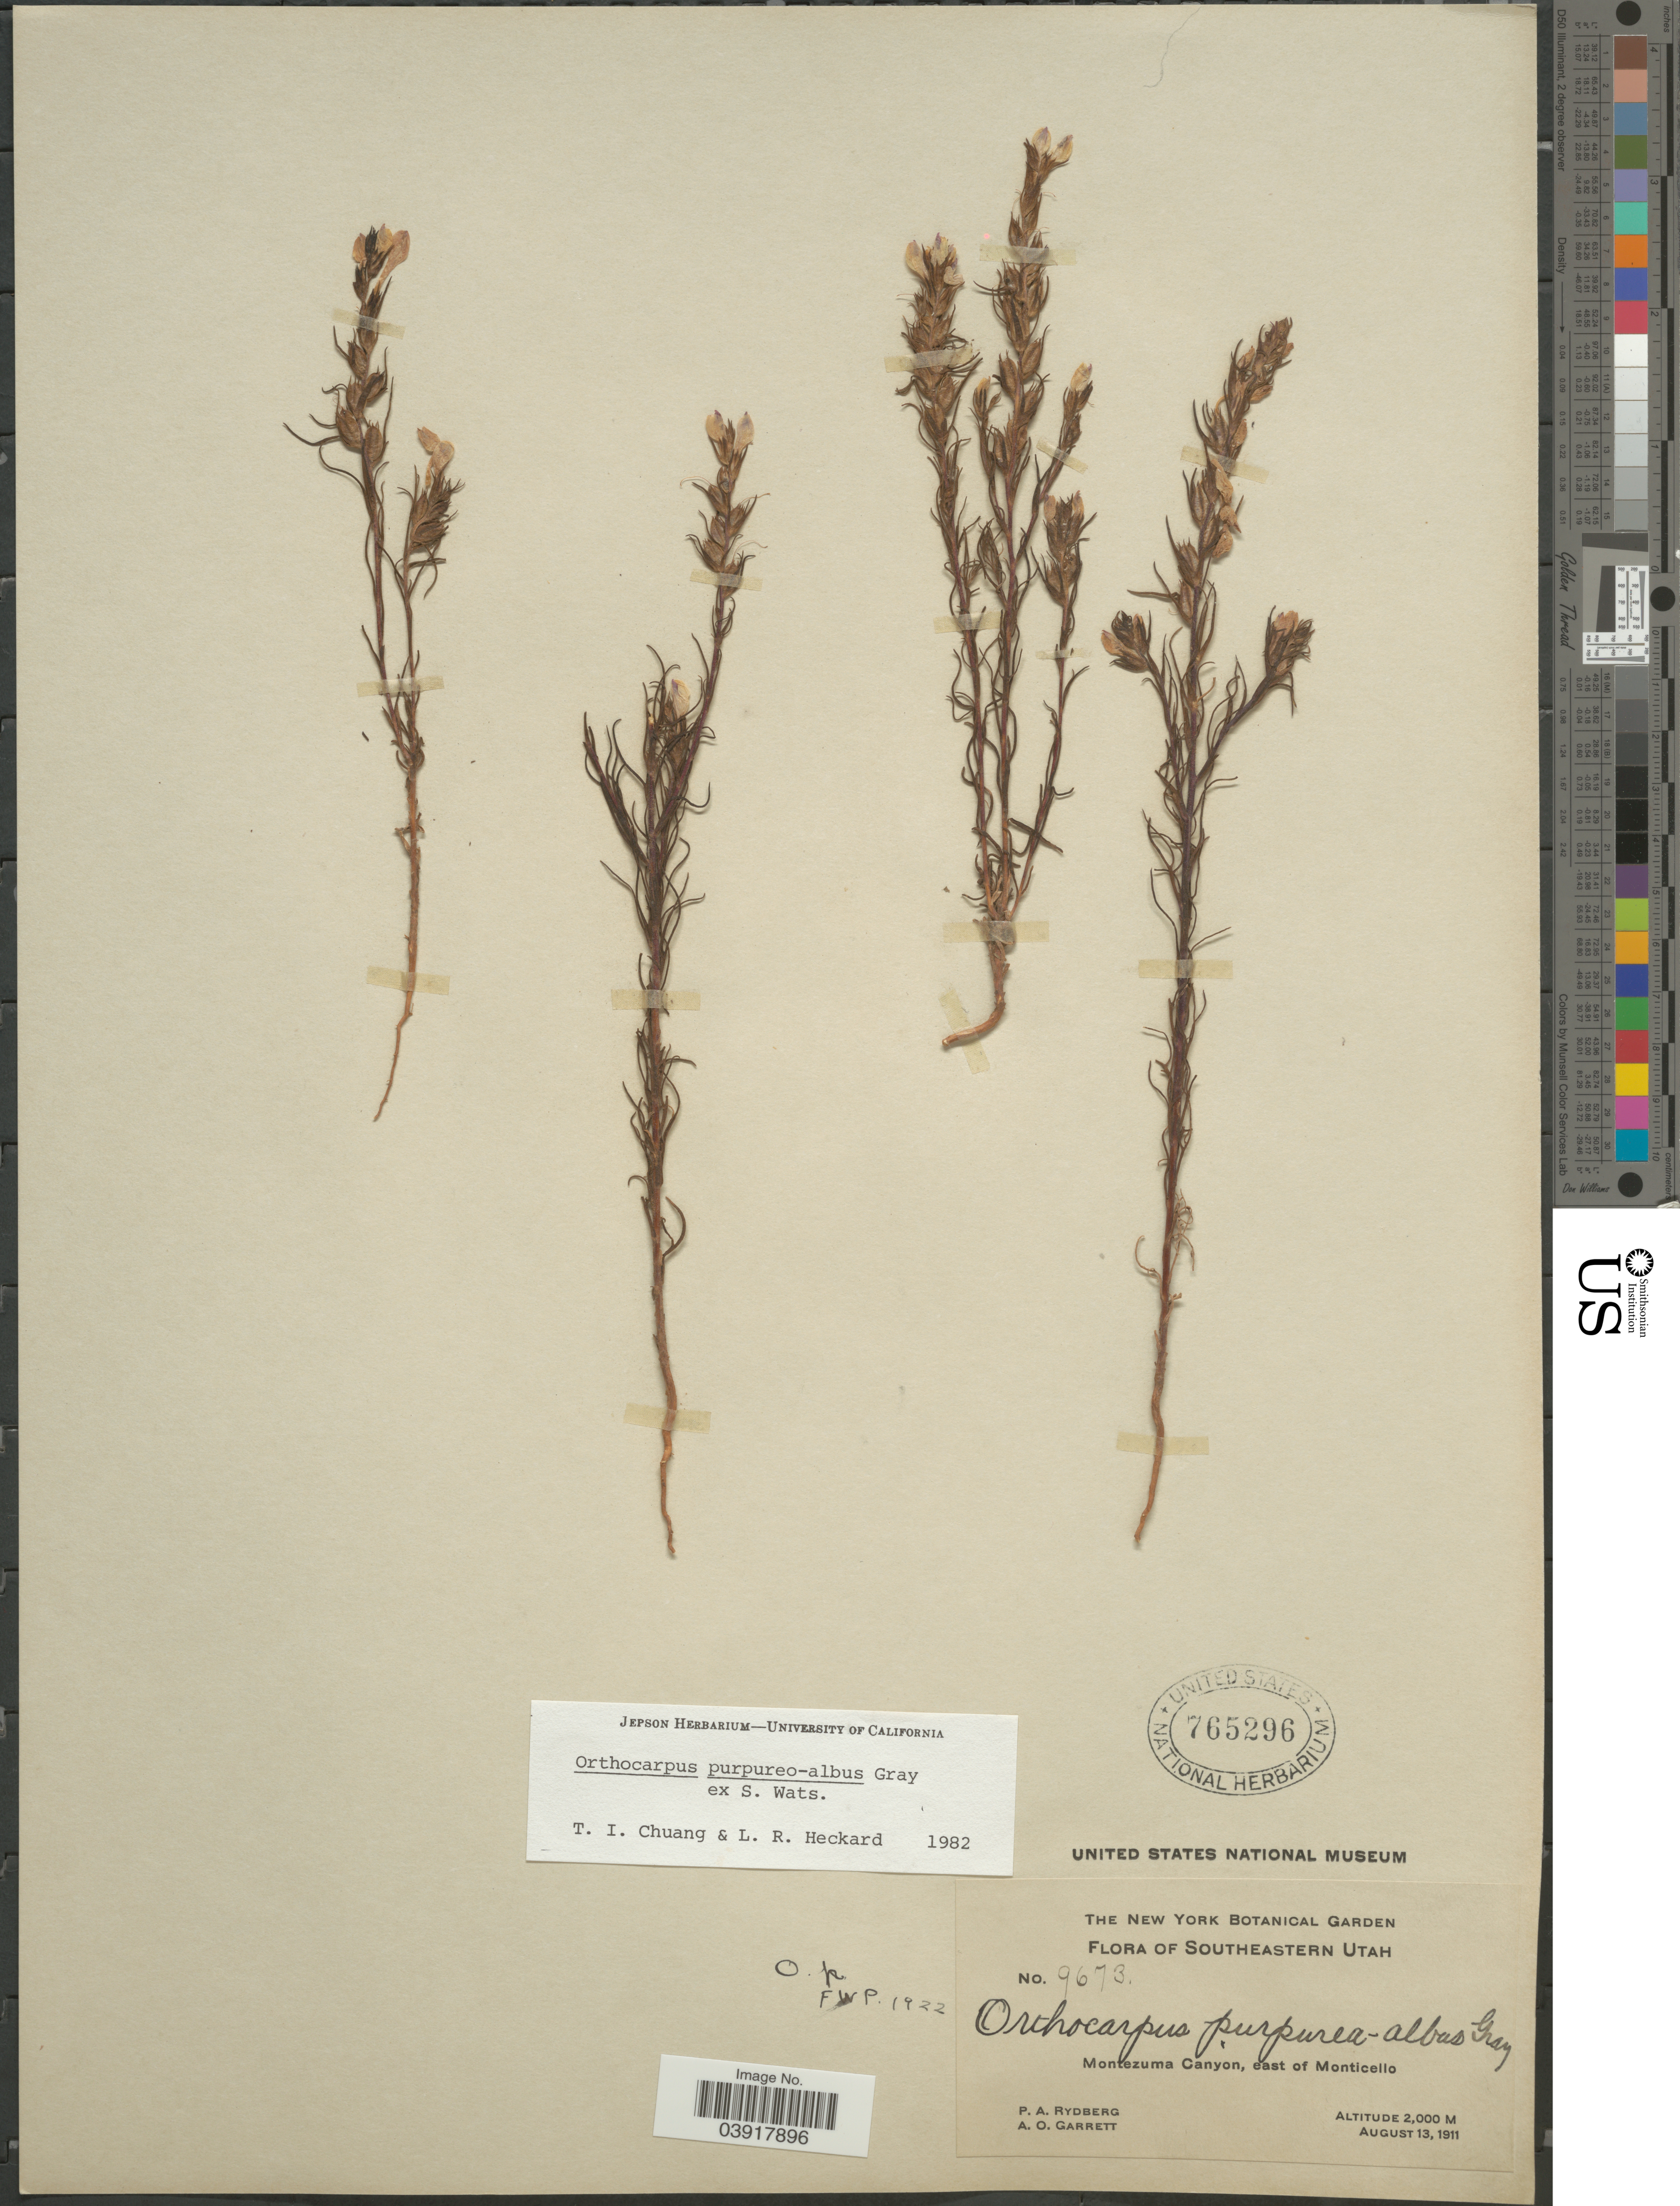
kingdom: Plantae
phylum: Tracheophyta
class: Magnoliopsida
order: Lamiales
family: Orobanchaceae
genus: Orthocarpus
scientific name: Orthocarpus purpureo-albus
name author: A. Gray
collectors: P. A. Rydberg & A. O. Garrett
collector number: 9673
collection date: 1911-08-13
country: United States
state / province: Utah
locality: Southeastern Utah. Montezuma Canyon, east of Monticello.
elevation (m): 2000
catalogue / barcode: US 765296